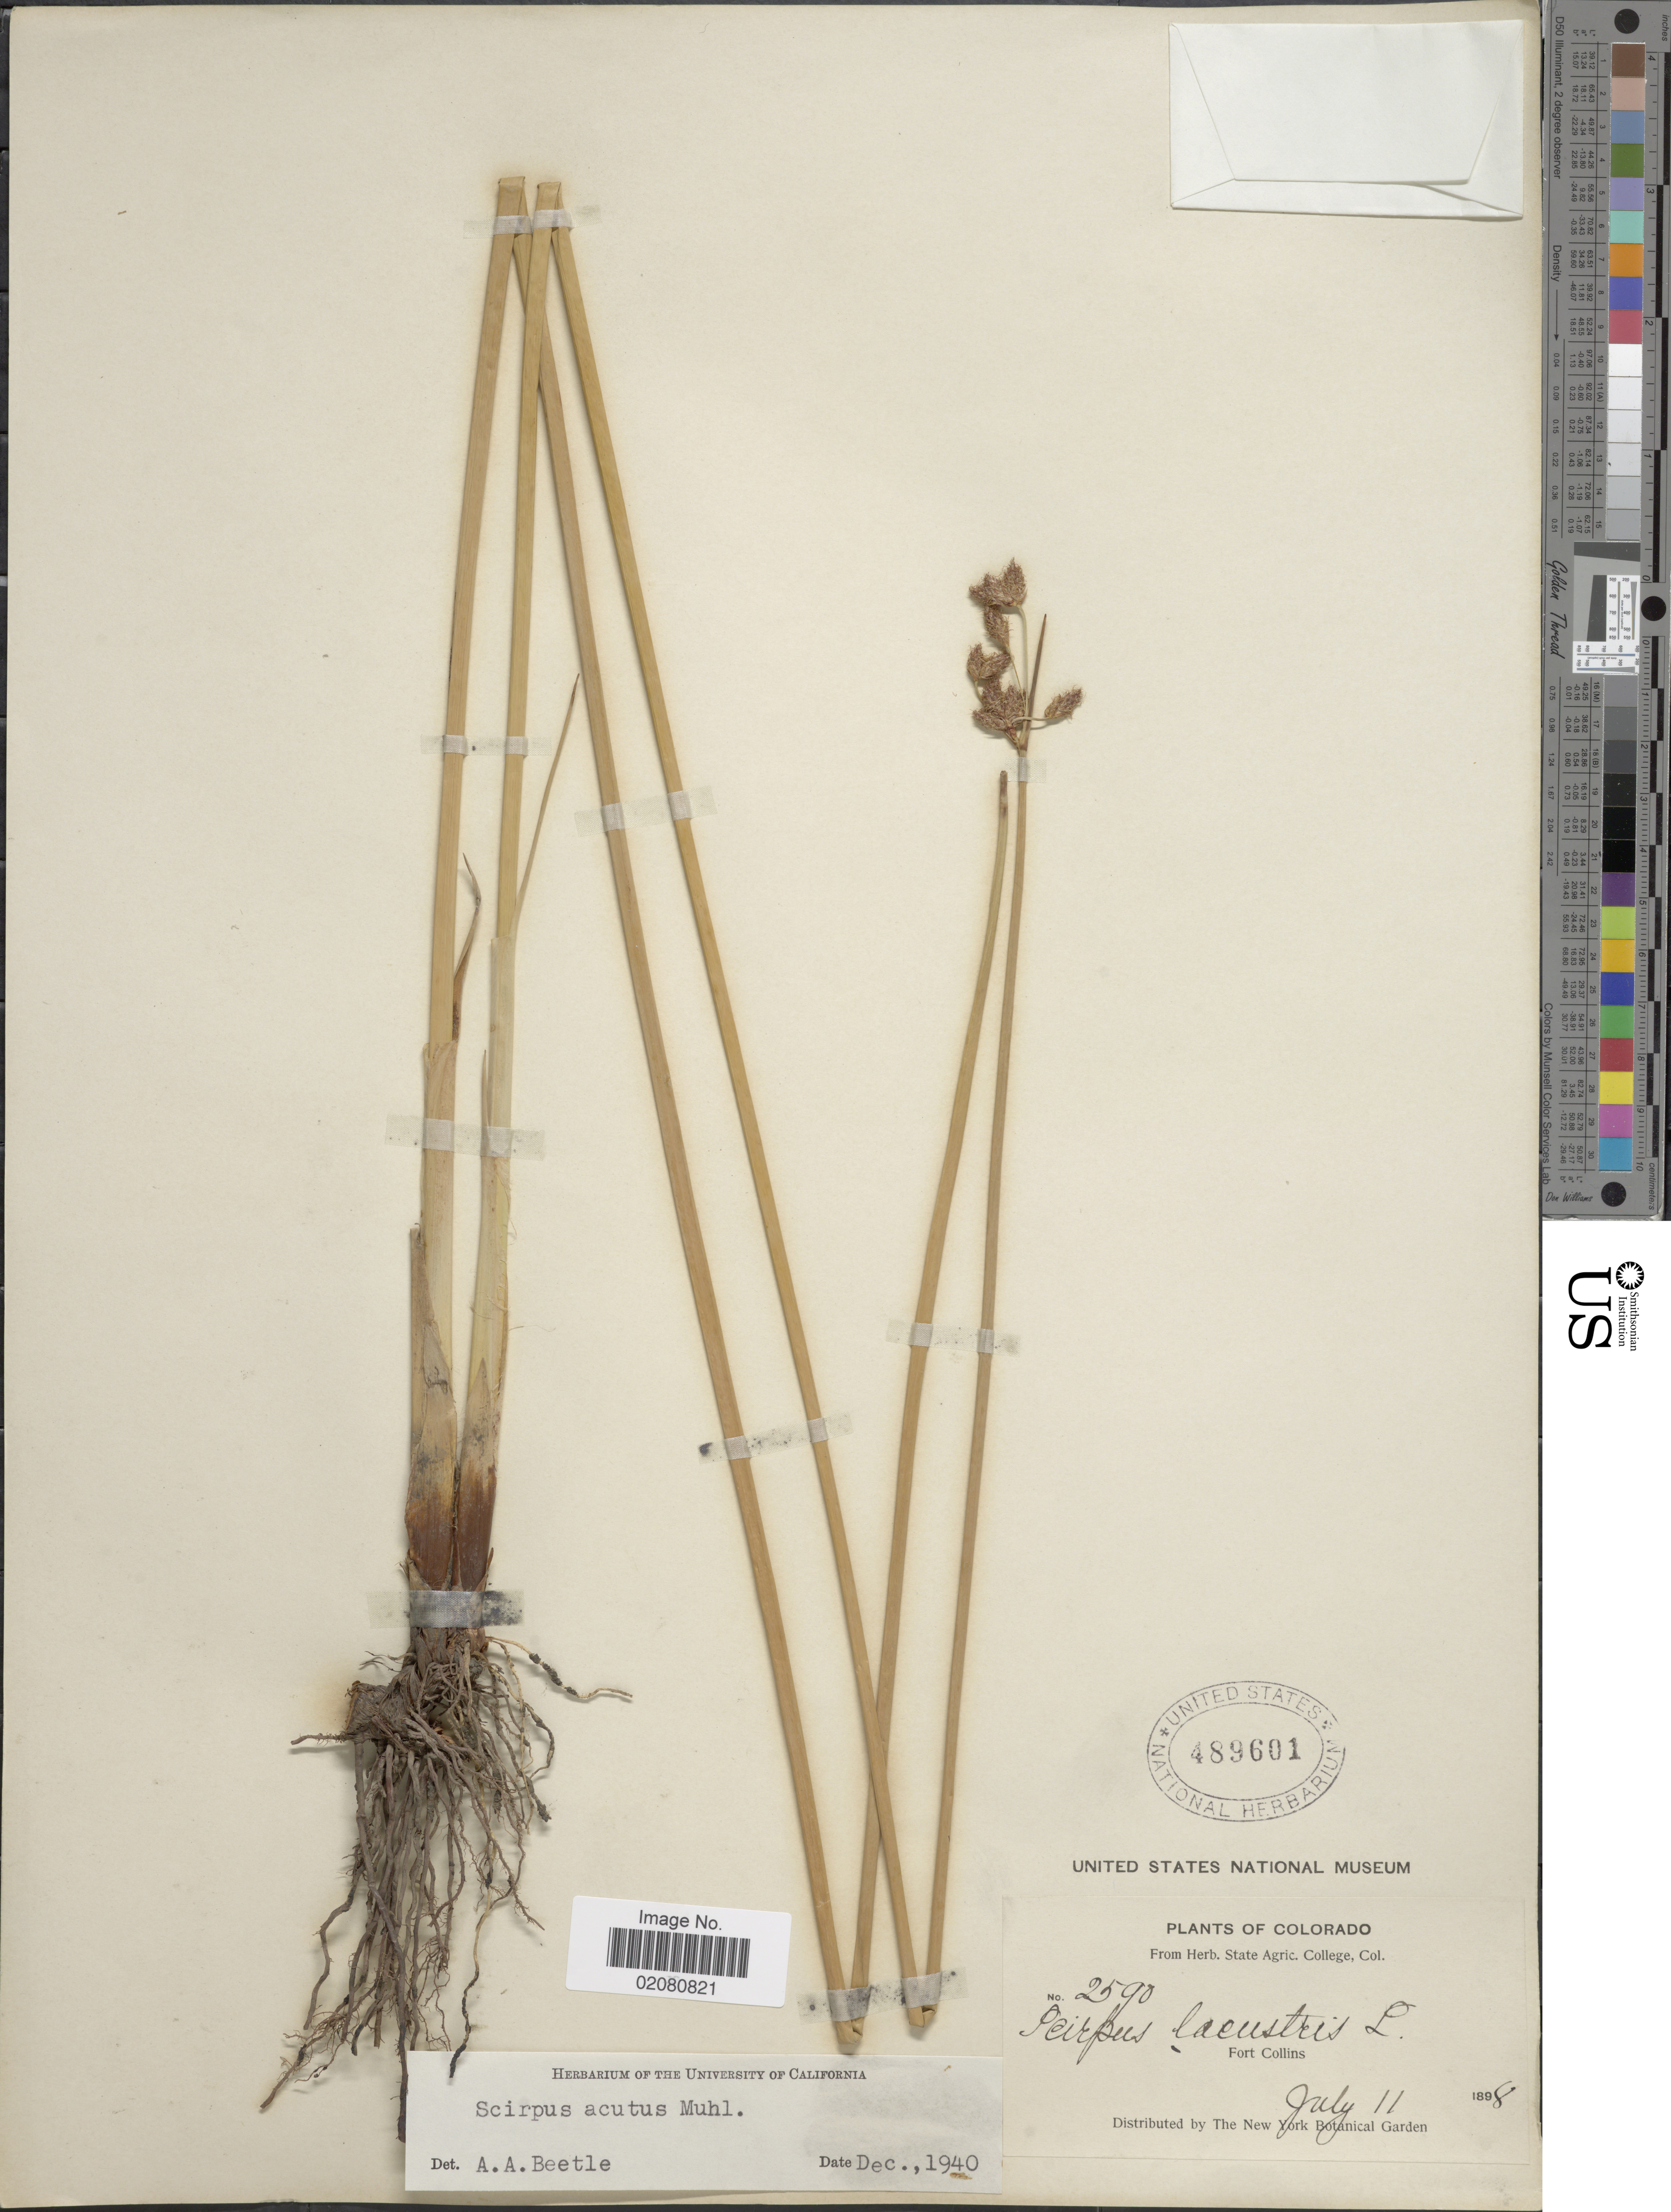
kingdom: Plantae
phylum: Tracheophyta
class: Liliopsida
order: Poales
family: Cyperaceae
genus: Schoenoplectus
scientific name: Schoenoplectus acutus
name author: (Muhl. ex Bigelow) Á. Löve & D. Löve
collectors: ex herb. State Agric. College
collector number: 2590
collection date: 1898-07-11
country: United States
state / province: Colorado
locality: Fort Collins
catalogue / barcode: US 489601